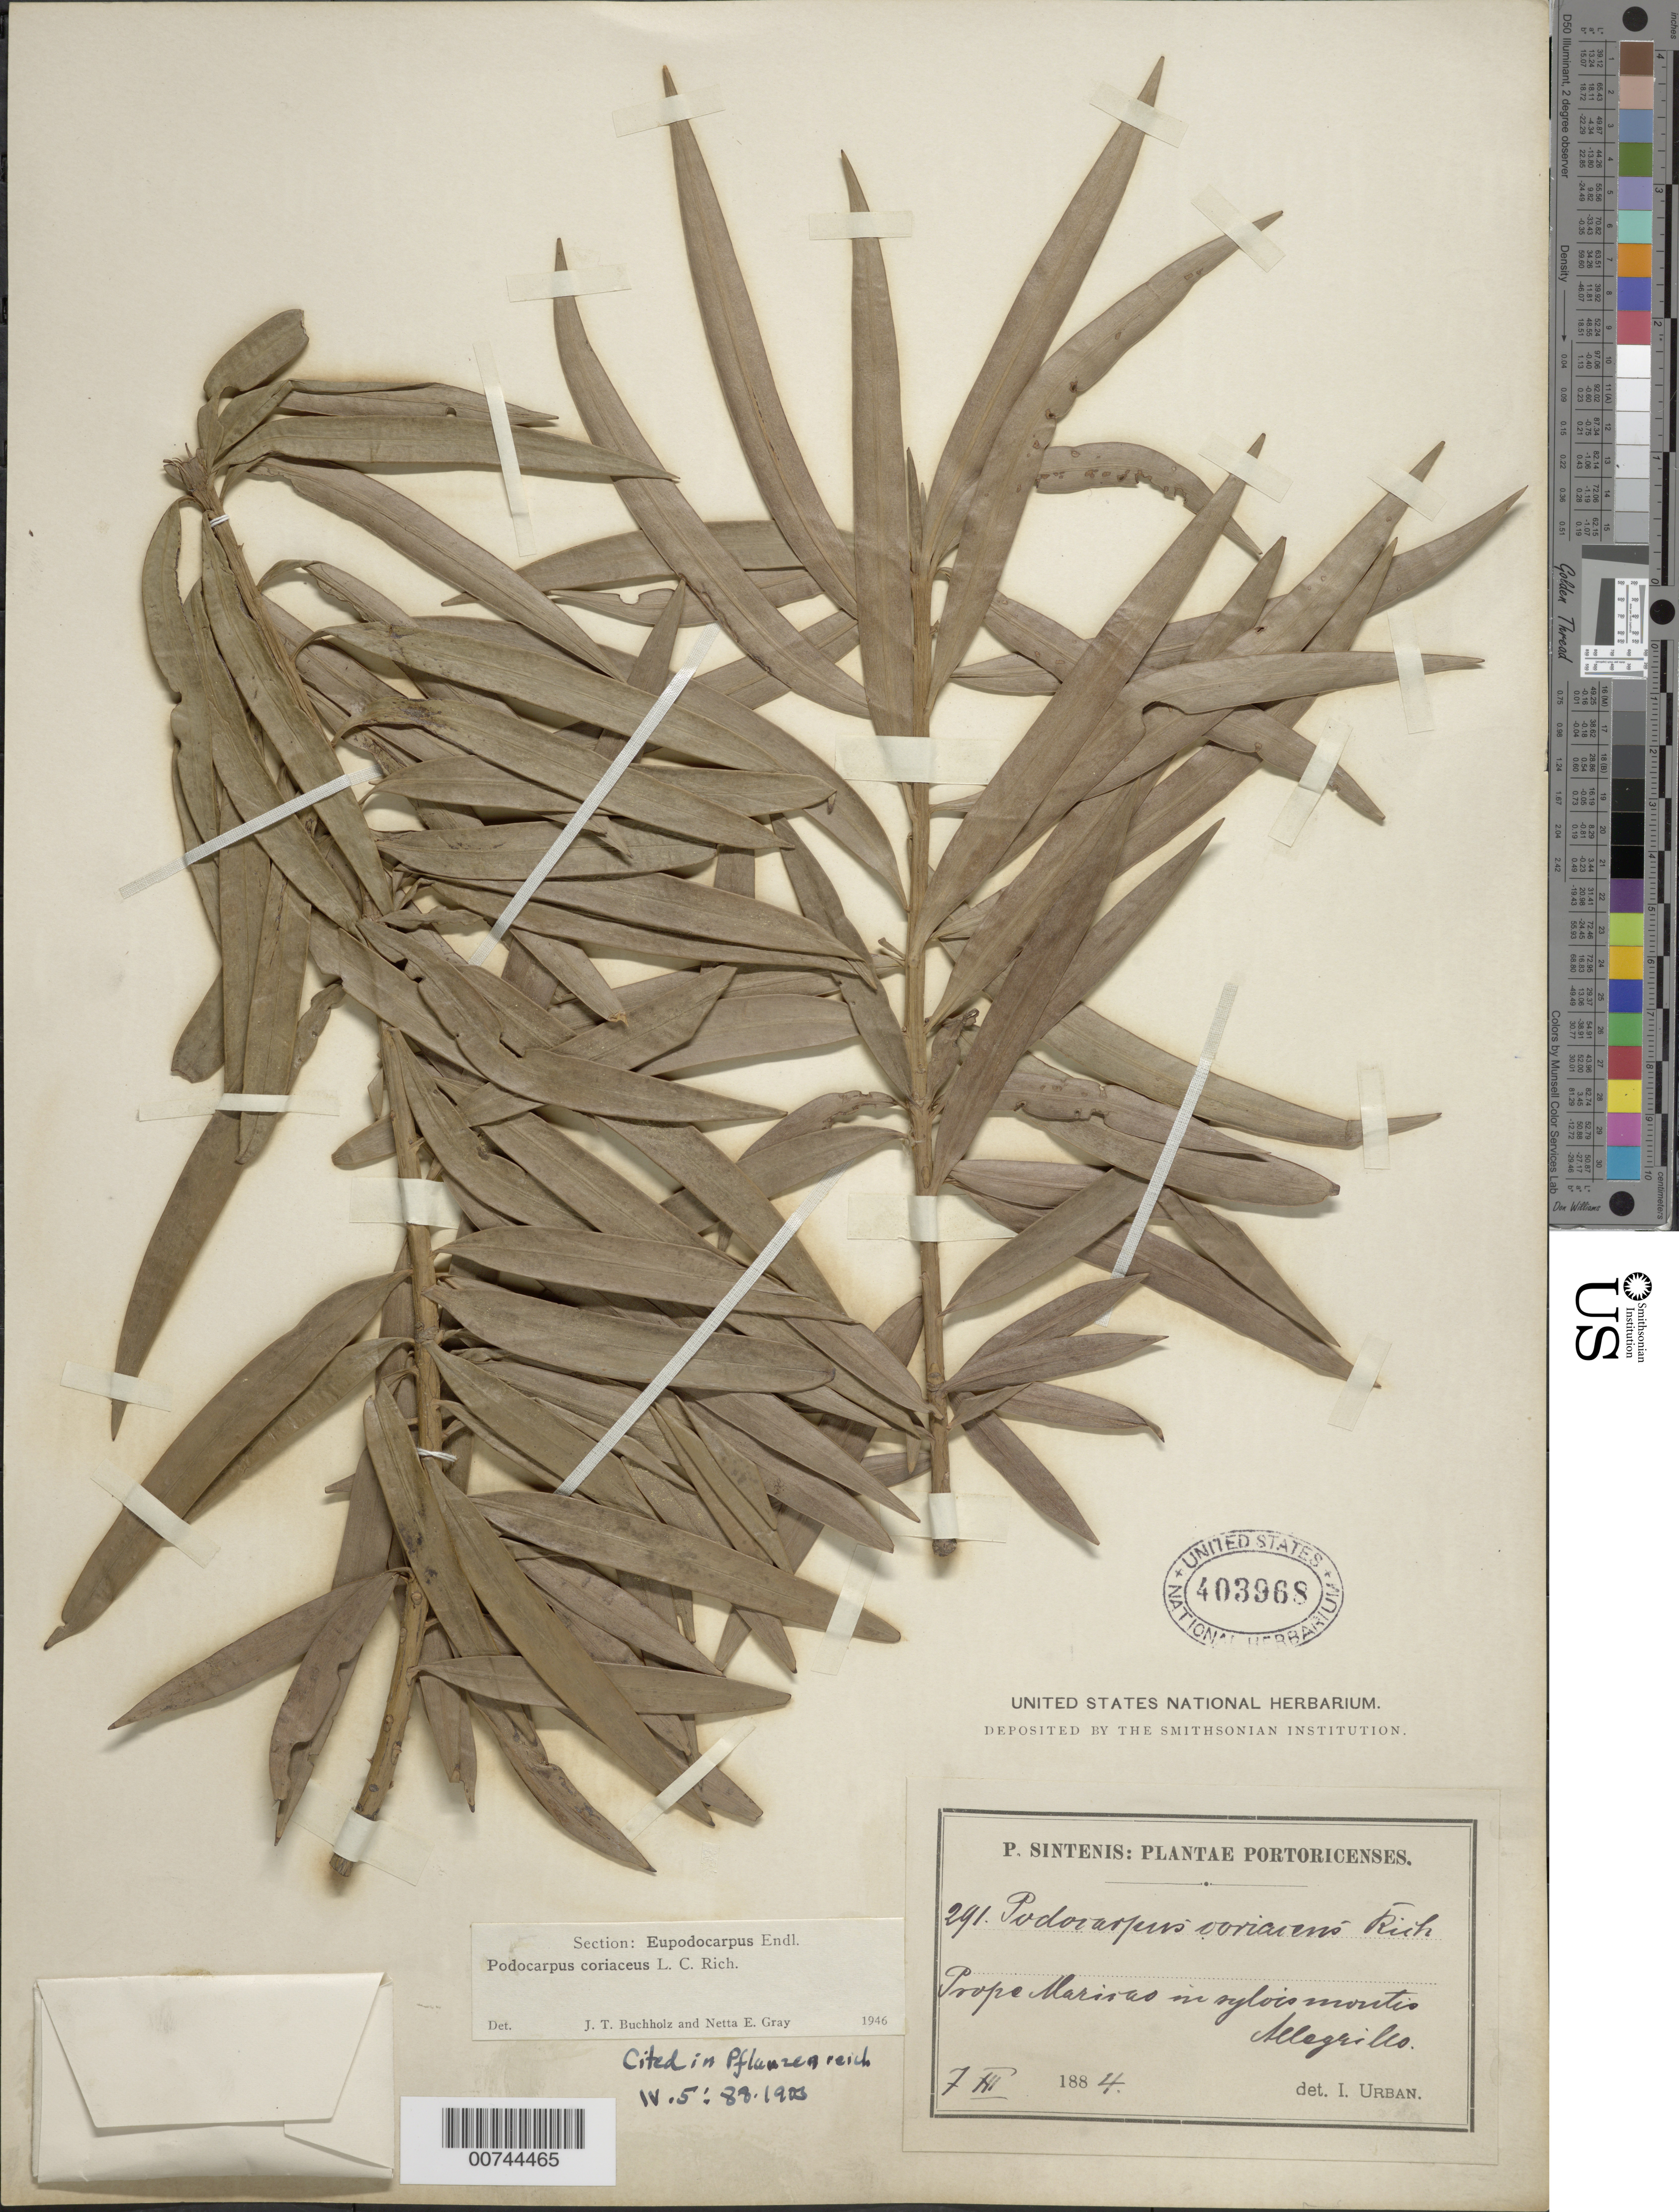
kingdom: Plantae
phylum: Tracheophyta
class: Pinopsida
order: Pinales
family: Podocarpaceae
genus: Podocarpus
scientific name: Podocarpus coriaceus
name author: Rich. & A. Rich.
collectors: P. Sintenis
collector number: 291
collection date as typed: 07 Mar 1884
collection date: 1884-03-07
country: Puerto Rico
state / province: Maricao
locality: Prope Maricao.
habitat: In sylvis montis Alegrillo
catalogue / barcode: US 403968